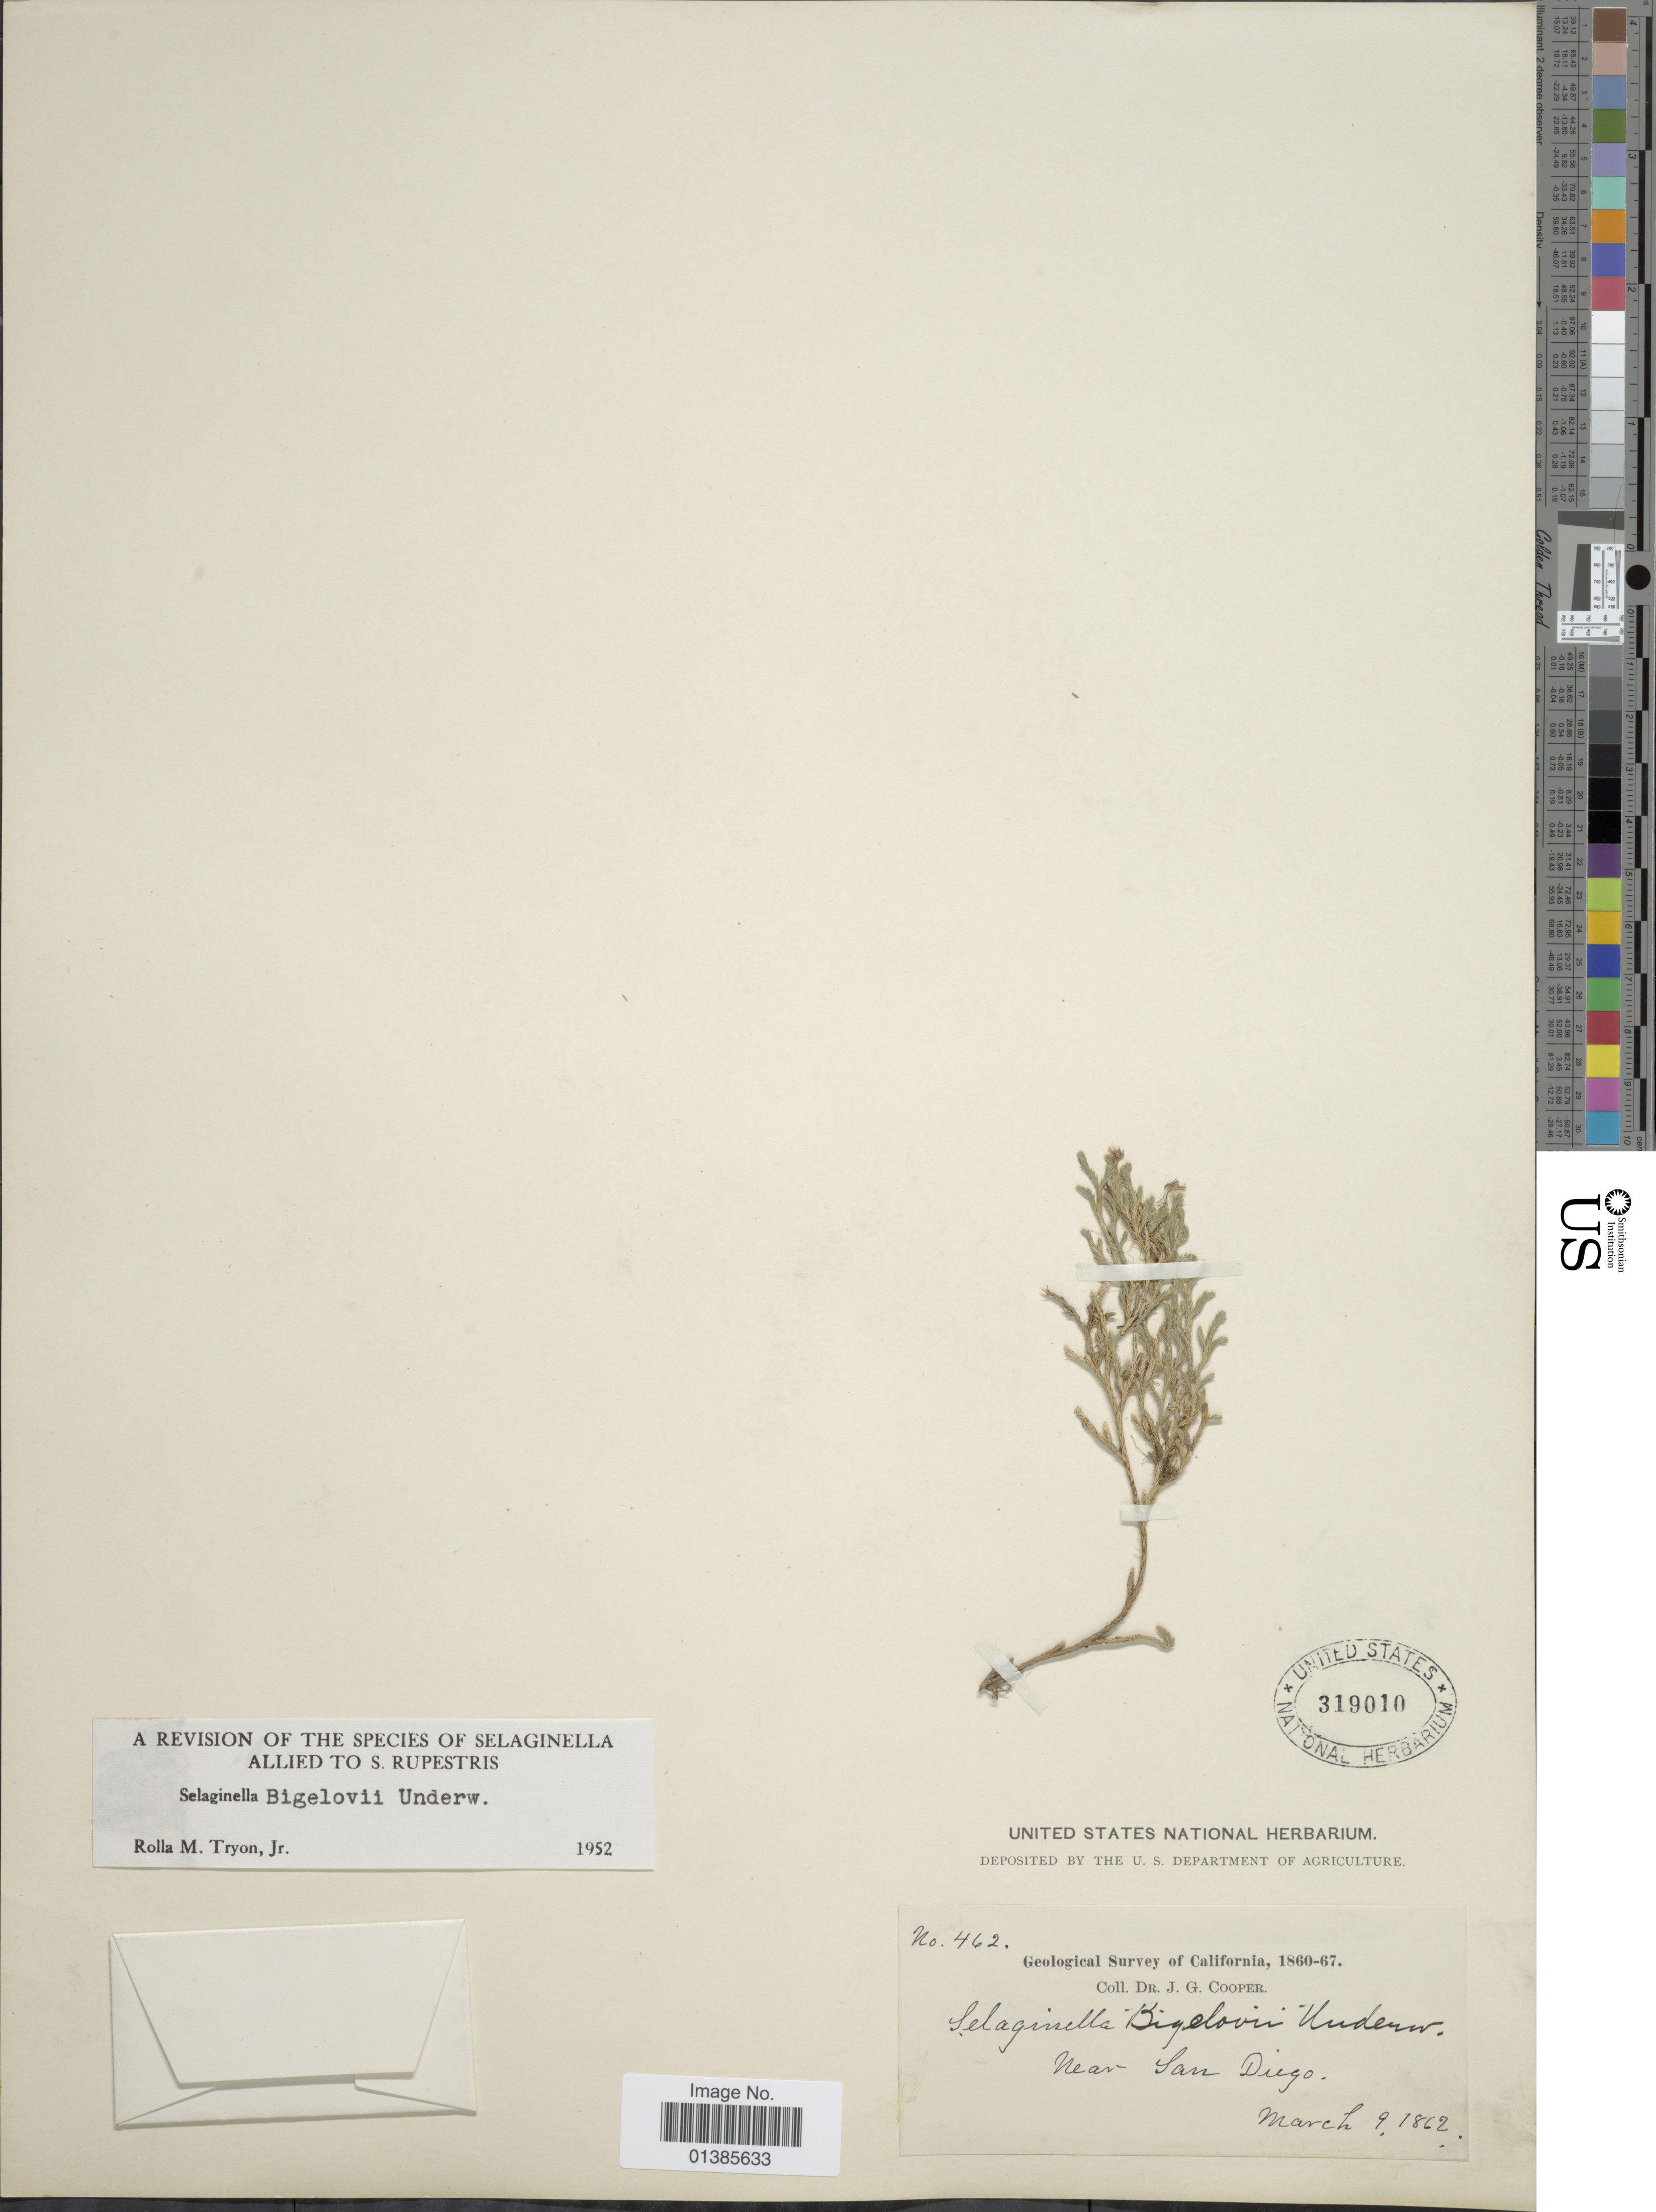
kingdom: Plantae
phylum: Tracheophyta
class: Lycopodiopsida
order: Selaginellales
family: Selaginellaceae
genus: Selaginella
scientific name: Selaginella bigelovii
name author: Underw.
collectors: J. G. Cooper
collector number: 462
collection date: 1862-03-09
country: United States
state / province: California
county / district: San Diego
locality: Near San Diego.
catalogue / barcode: US 319010